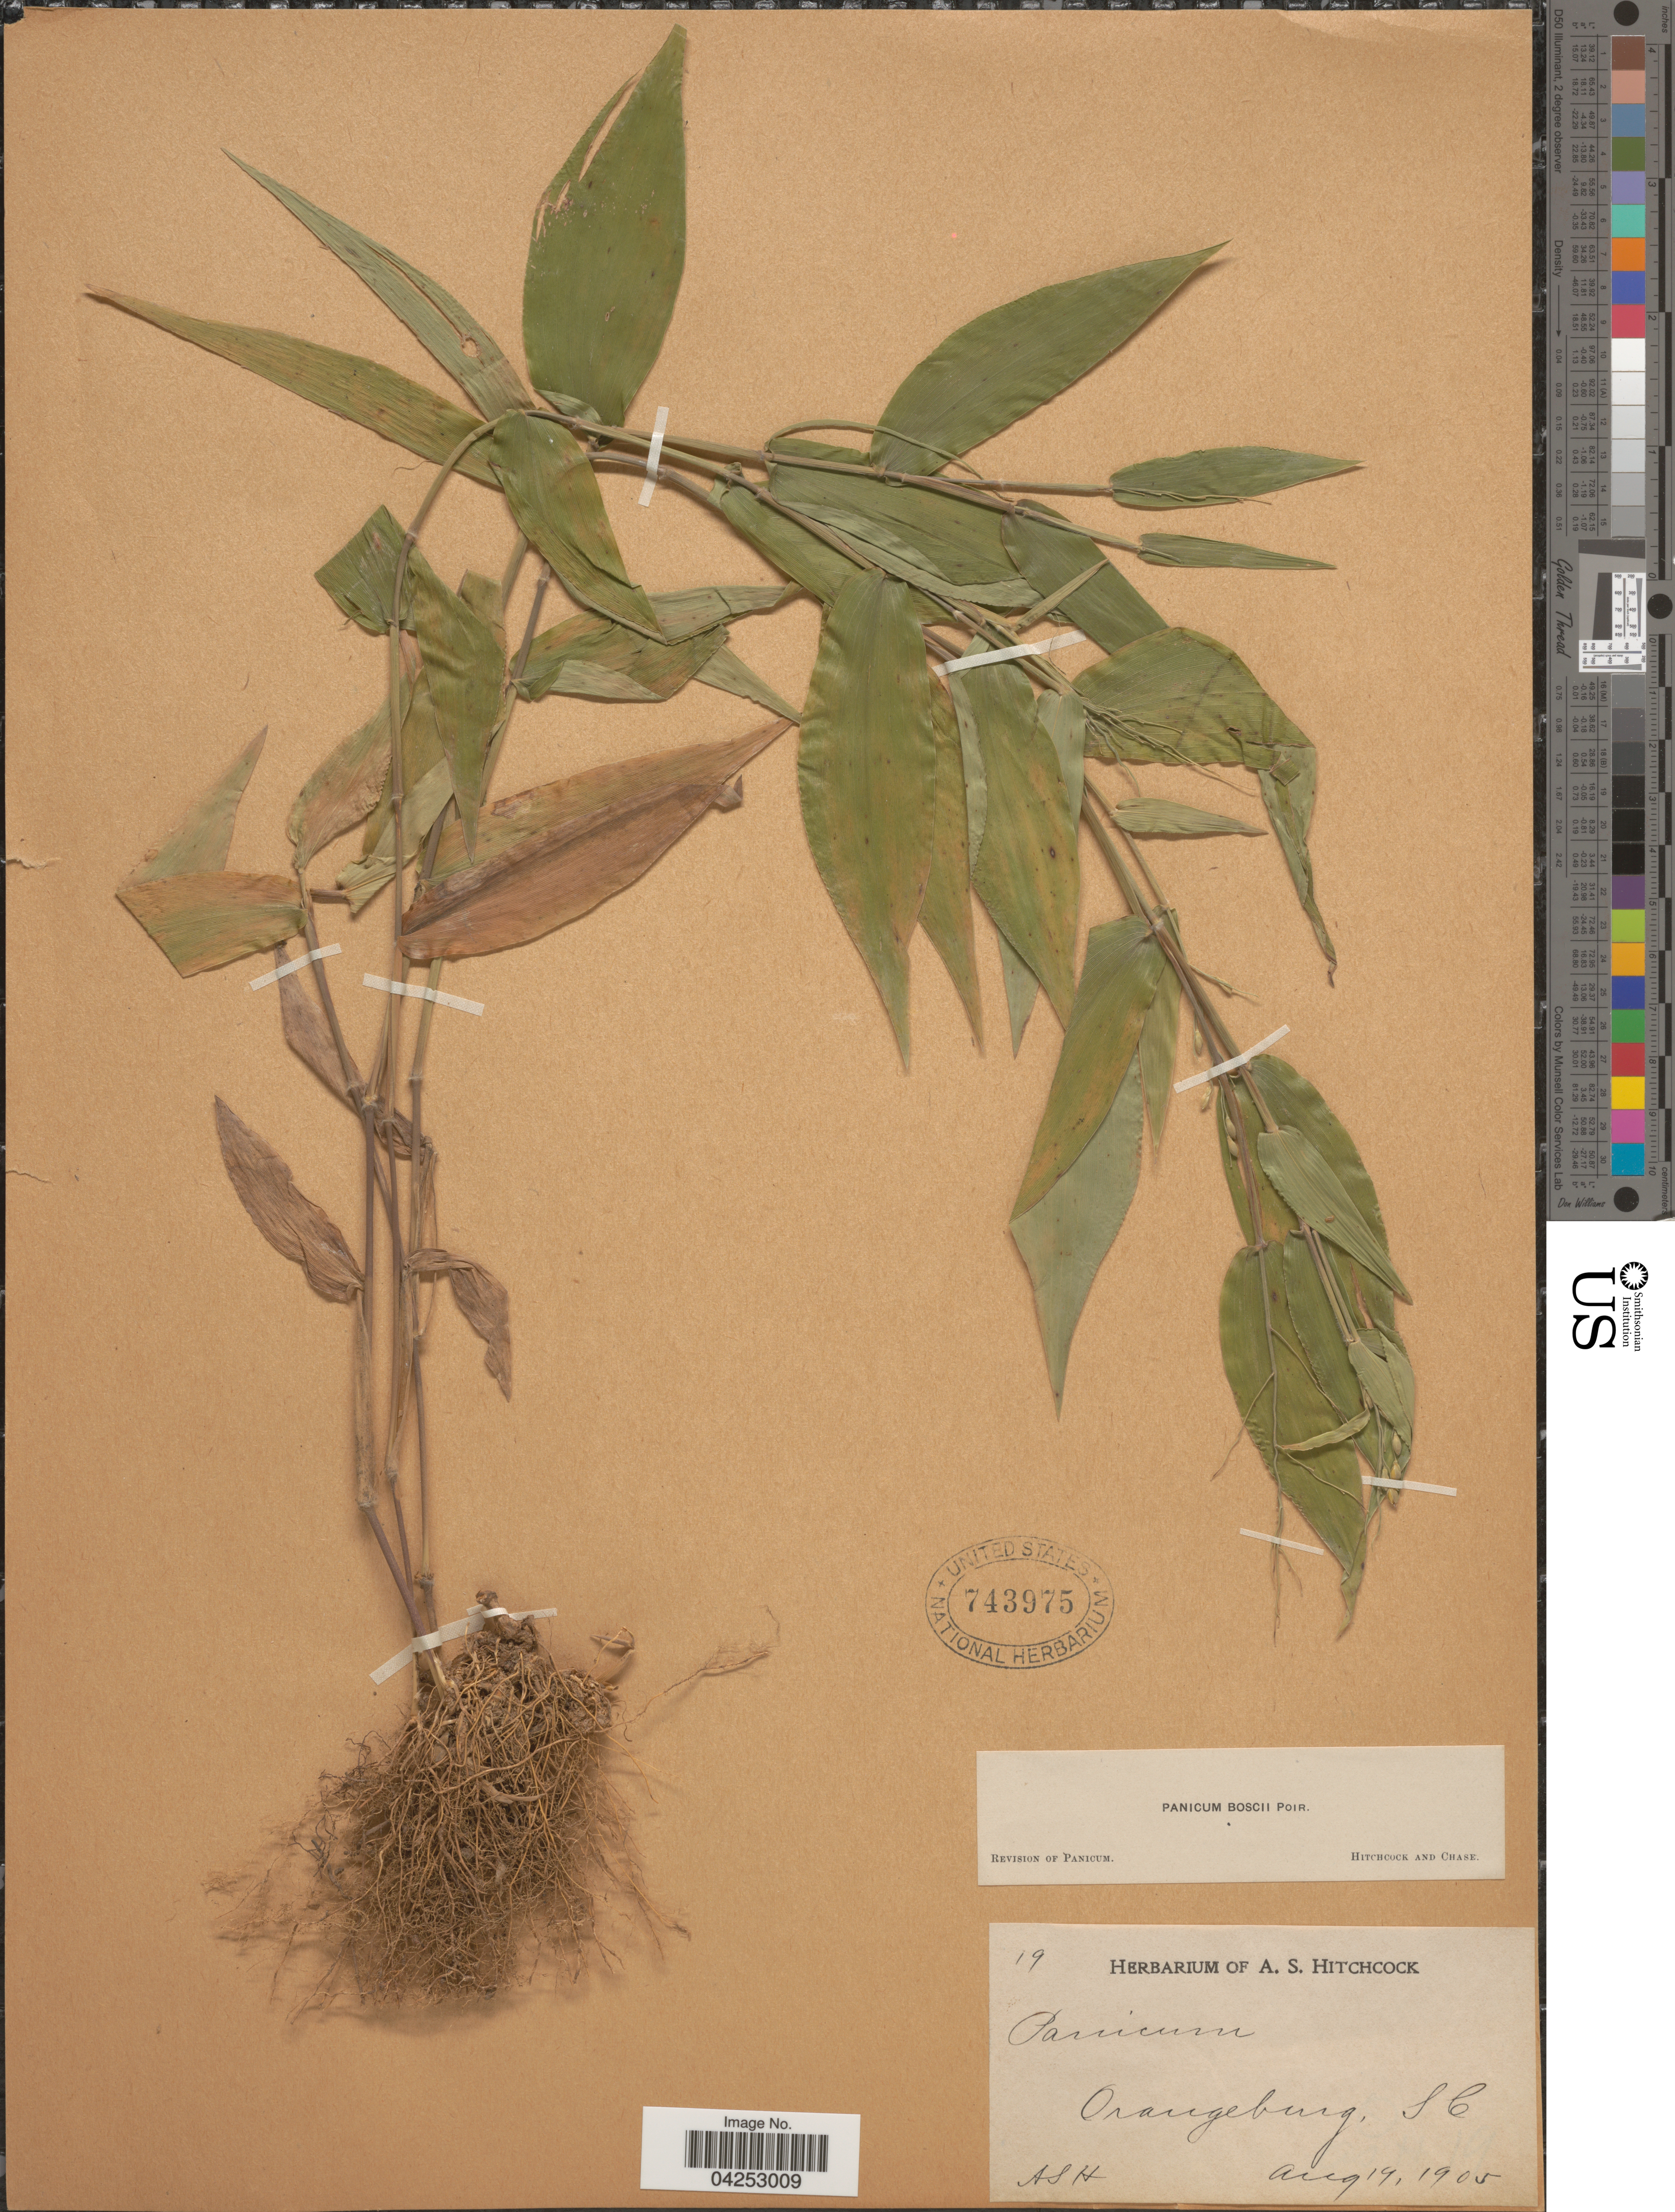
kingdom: Plantae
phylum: Tracheophyta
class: Liliopsida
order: Poales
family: Poaceae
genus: Dichanthelium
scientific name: Dichanthelium boscii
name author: (Poir.) Gould & C.A. Clark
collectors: A. S. Hitchcock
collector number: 19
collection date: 1905-08-19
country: United States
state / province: South Carolina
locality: Orangeburg.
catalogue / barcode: US 743975